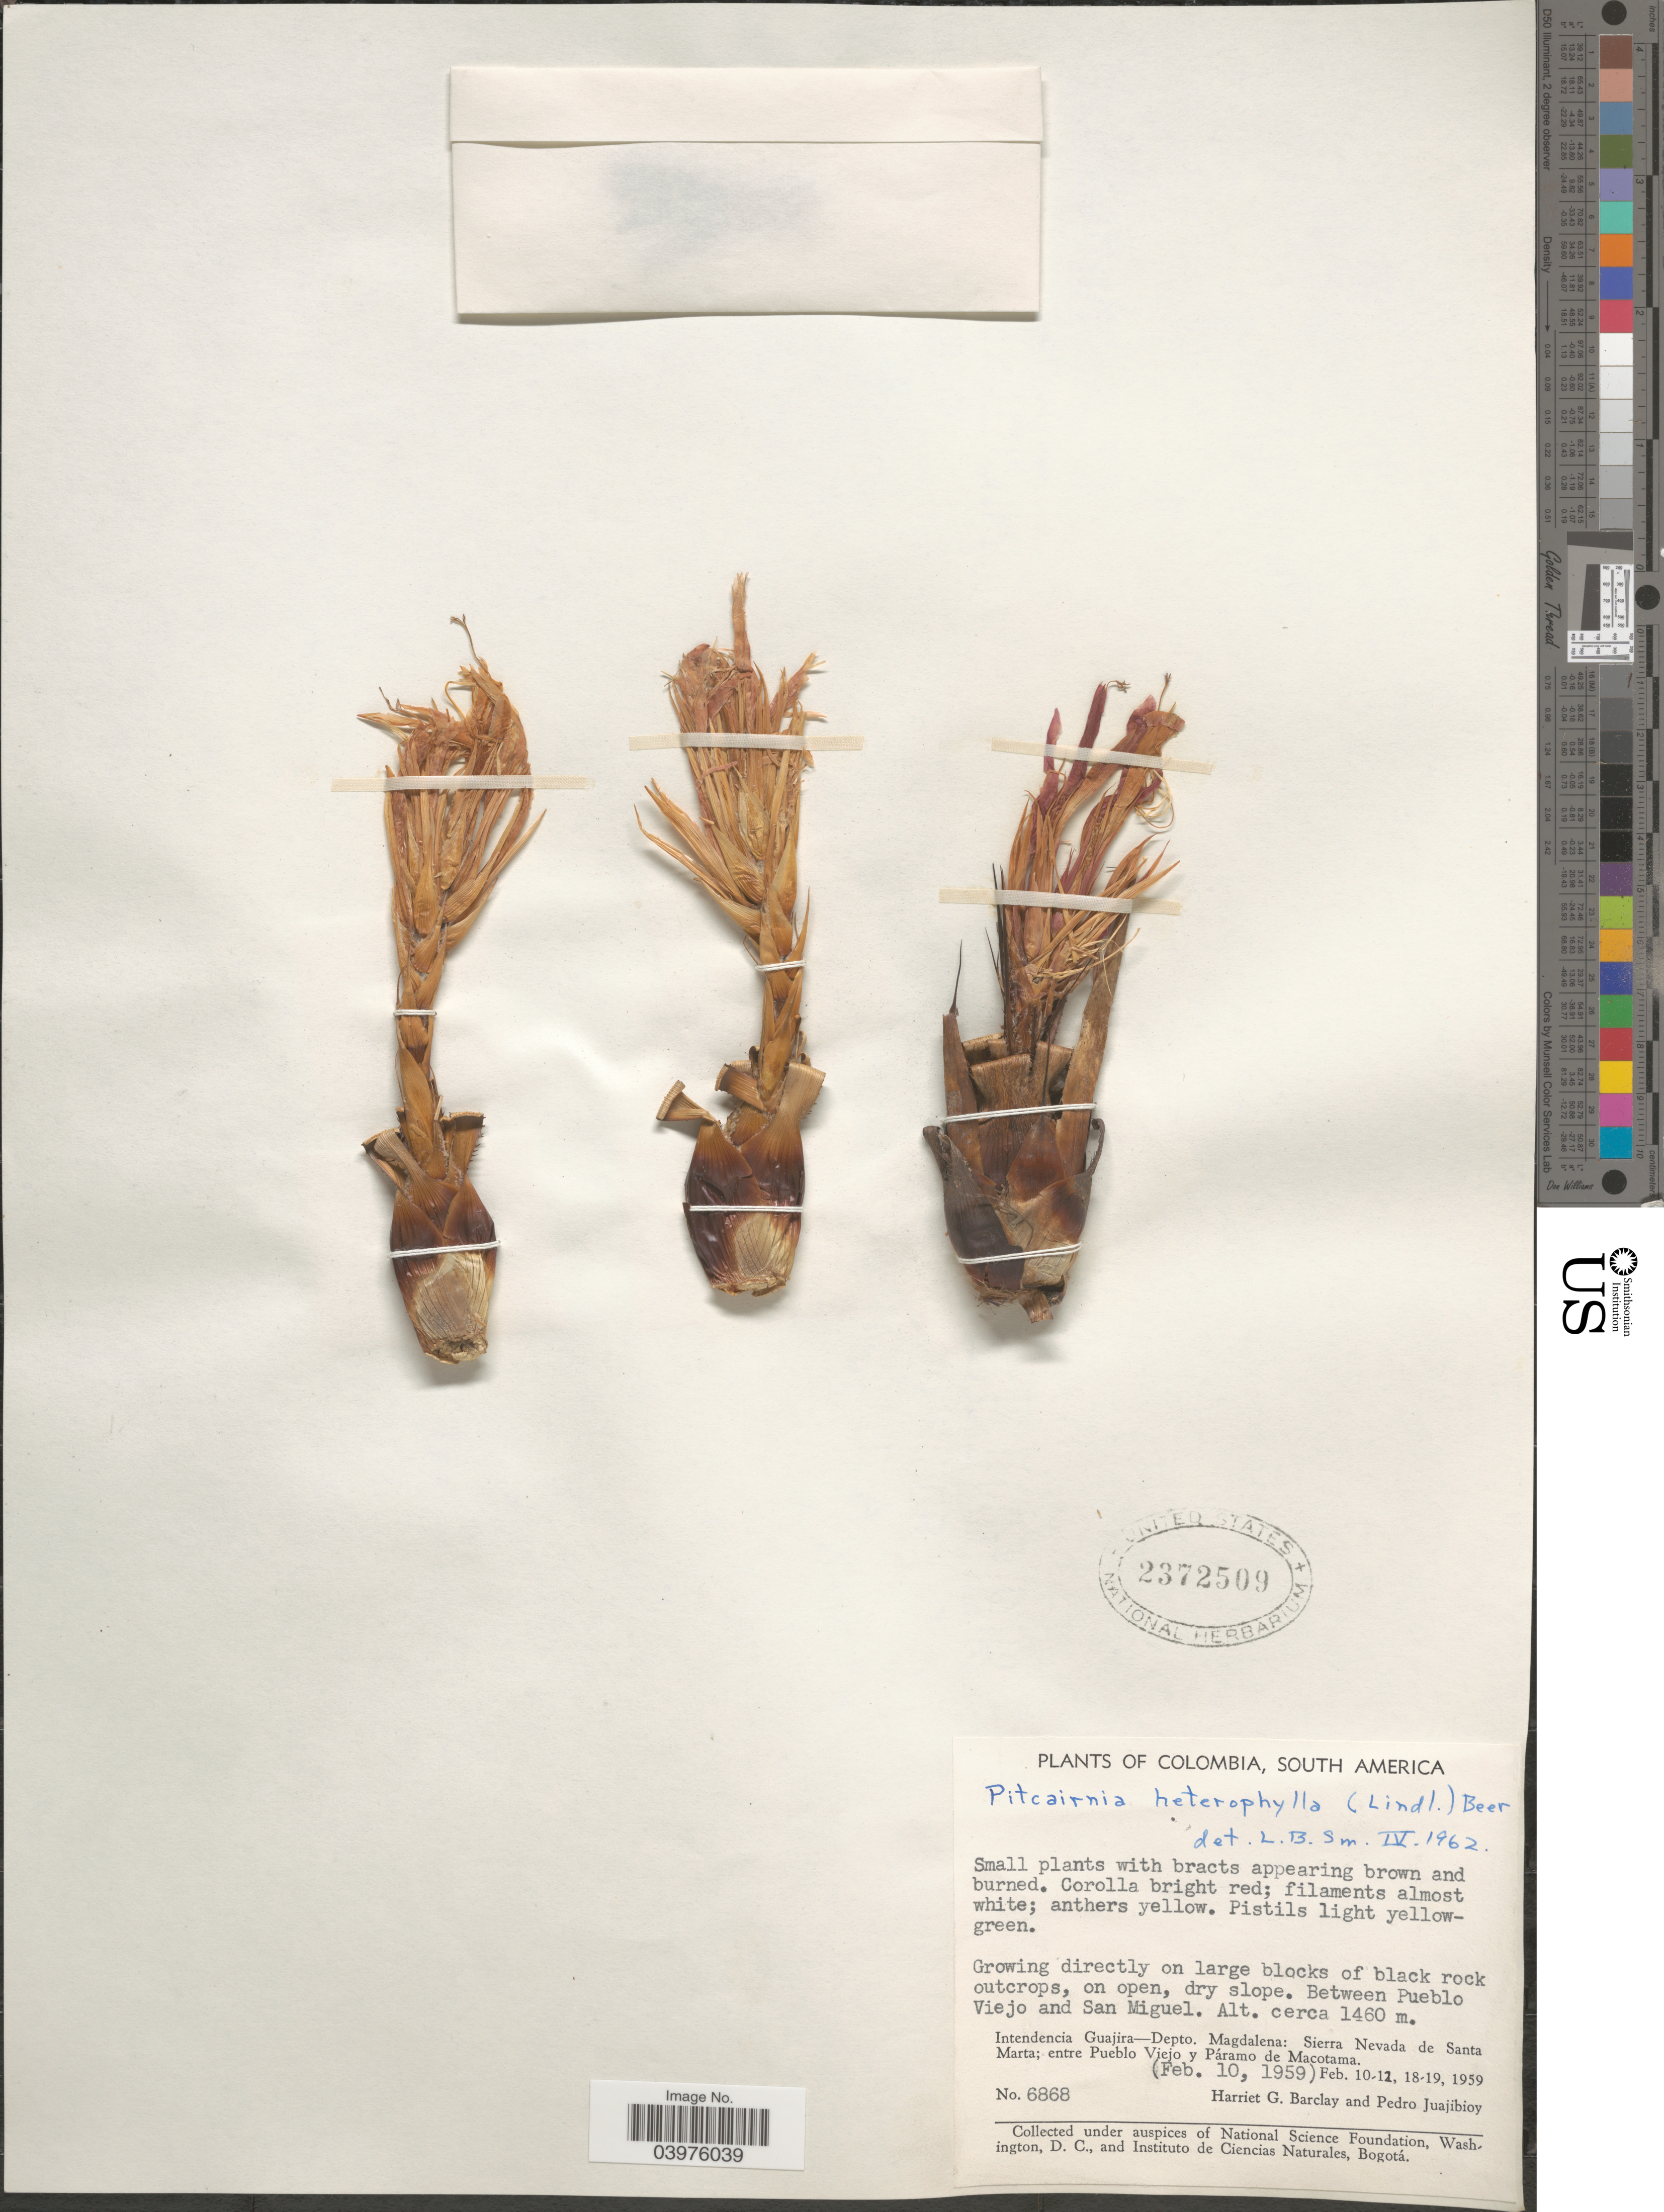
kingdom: Plantae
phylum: Tracheophyta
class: Liliopsida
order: Poales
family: Bromeliaceae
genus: Pitcairnia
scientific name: Pitcairnia heterophylla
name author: (Lindl.) Beer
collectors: H. G. Barclay & P. Juajibioy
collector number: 6868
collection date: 1959-02-10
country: Colombia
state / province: Magdalena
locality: Between Pueblo Viejo and San Miguel. Intendencia Guajira-Depto. Magdalena: Sierra Nevada de Santa Marta; entre Pueblo Viejo y Páramo de Macotama.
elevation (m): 1460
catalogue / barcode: US 2372509